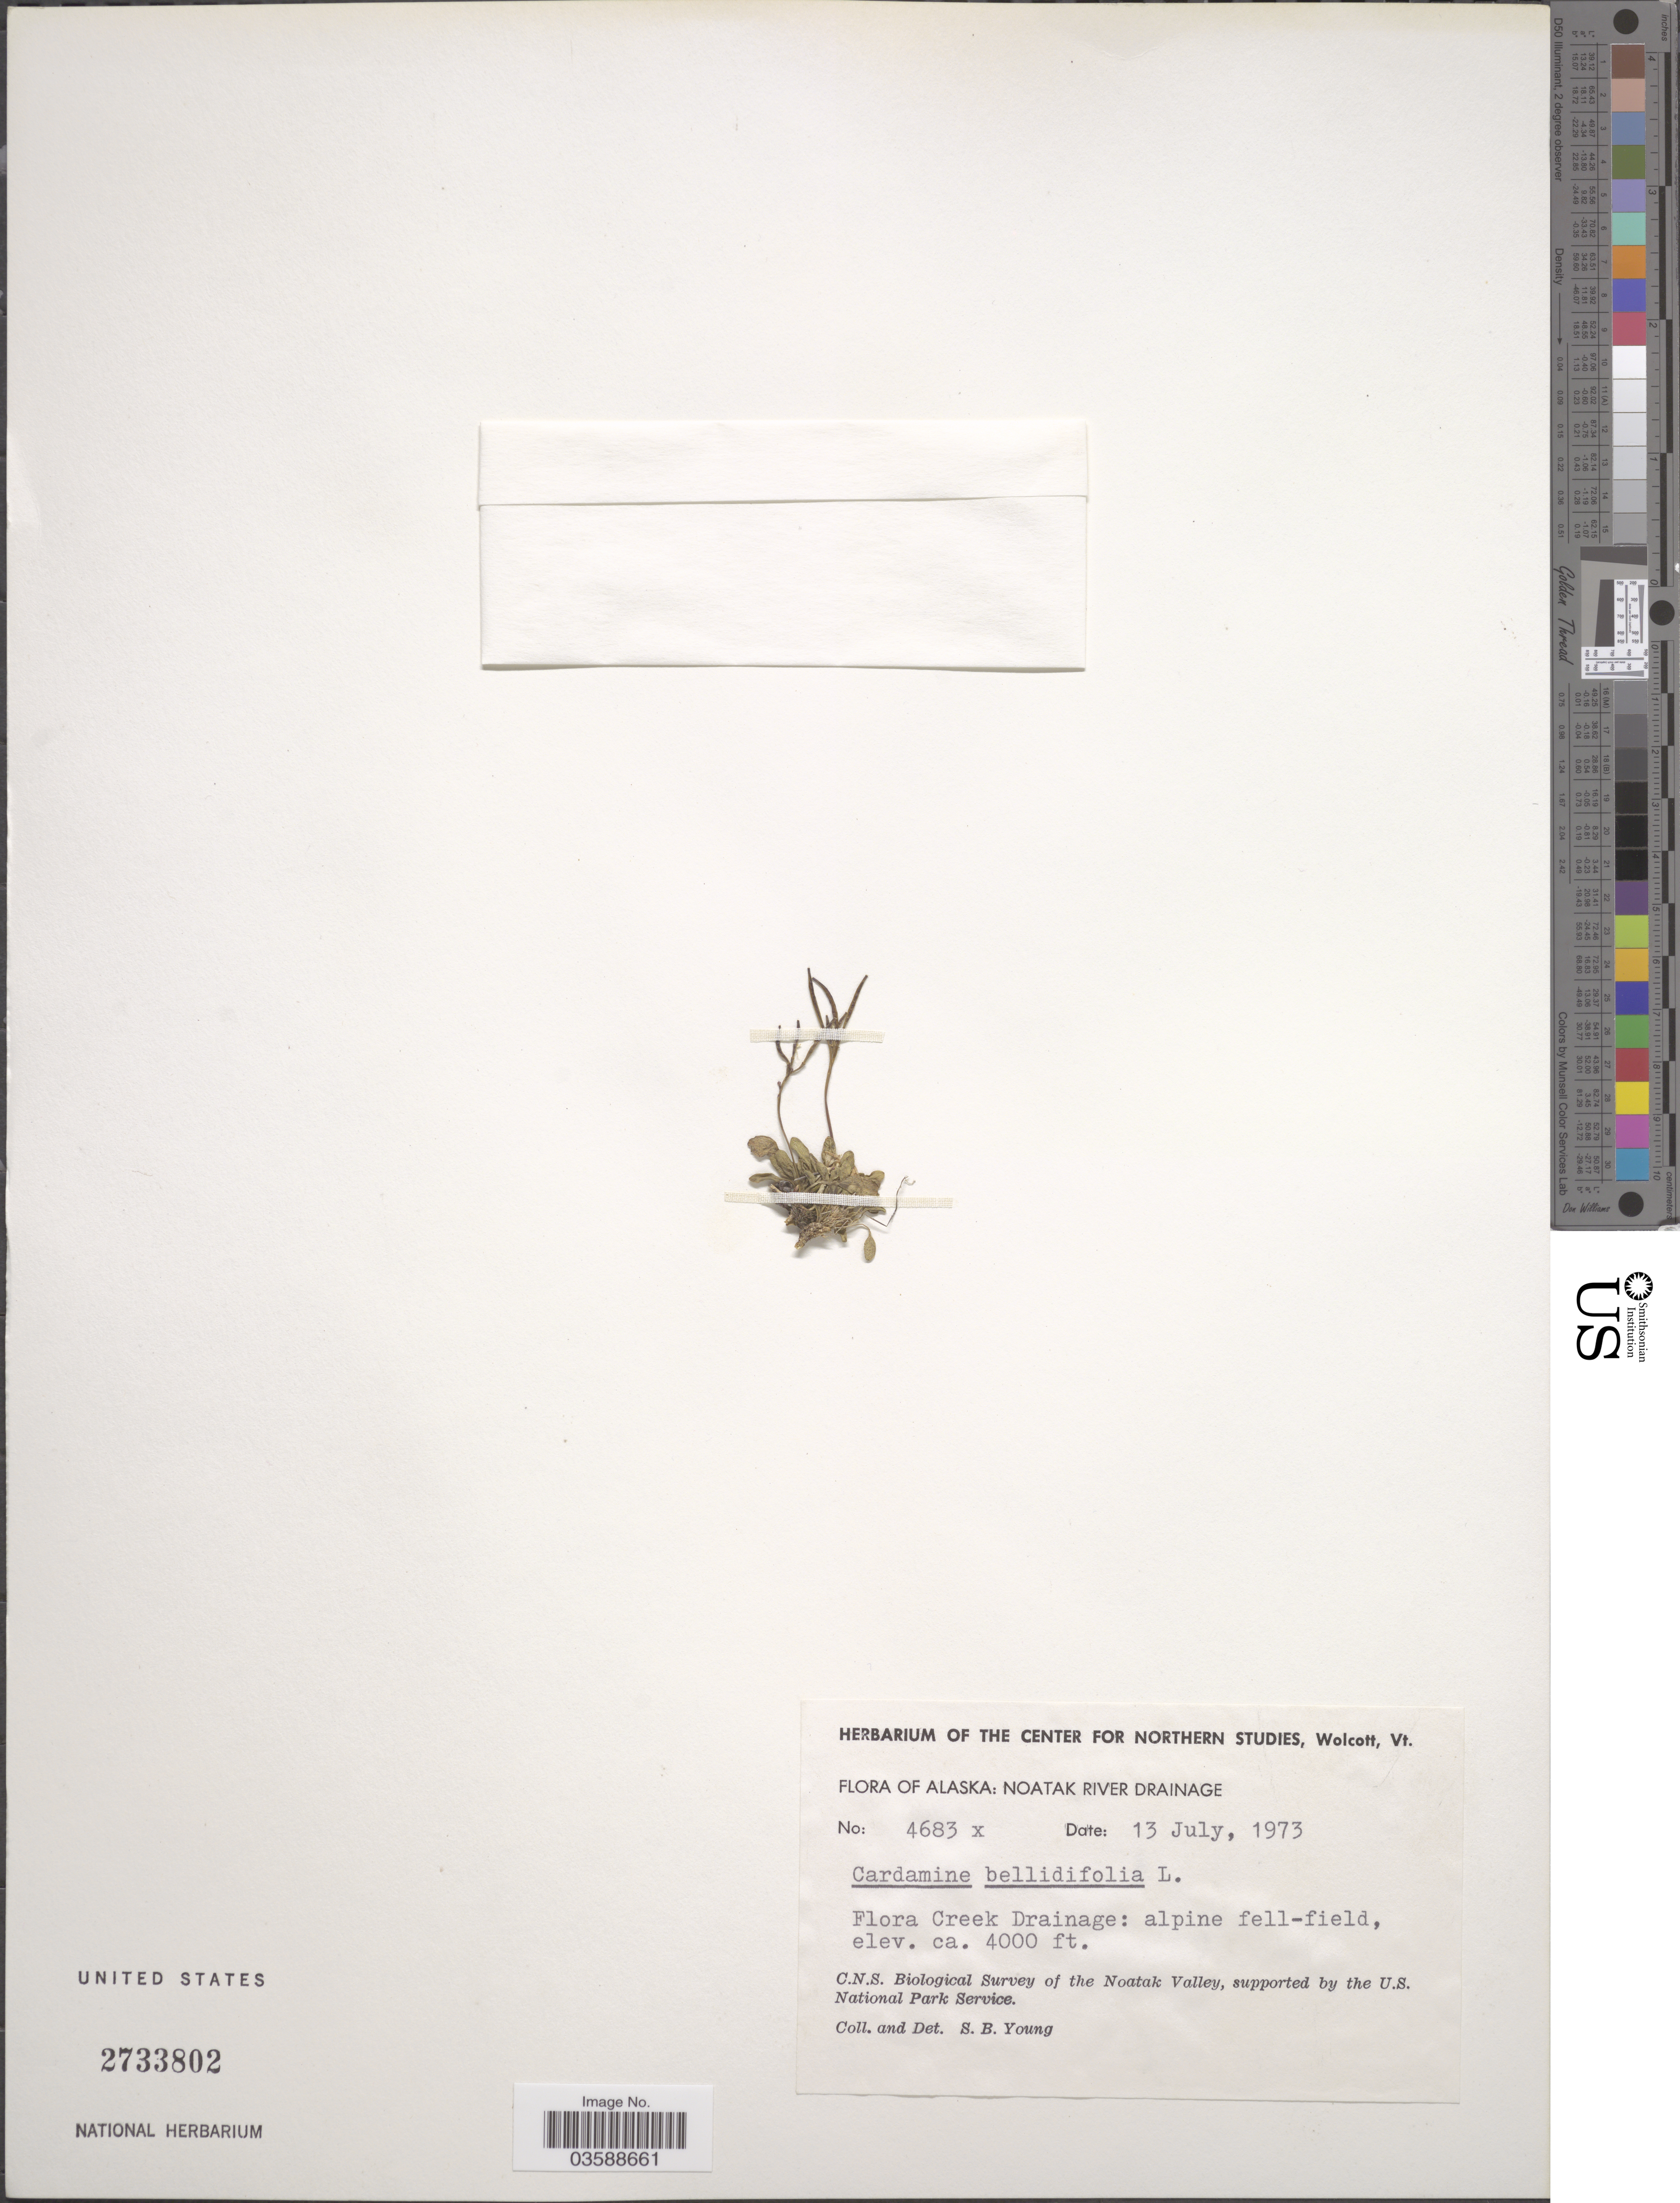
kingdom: Plantae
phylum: Tracheophyta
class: Magnoliopsida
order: Brassicales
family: Brassicaceae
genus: Cardamine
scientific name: Cardamine bellidifolia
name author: L.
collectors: S. Young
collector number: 4683 x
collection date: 1973-07-13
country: United States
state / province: Alaska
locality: Noatak River Drainage. Flora Creek Drainage. Noatak Valley.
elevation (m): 1219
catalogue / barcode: US 2733802